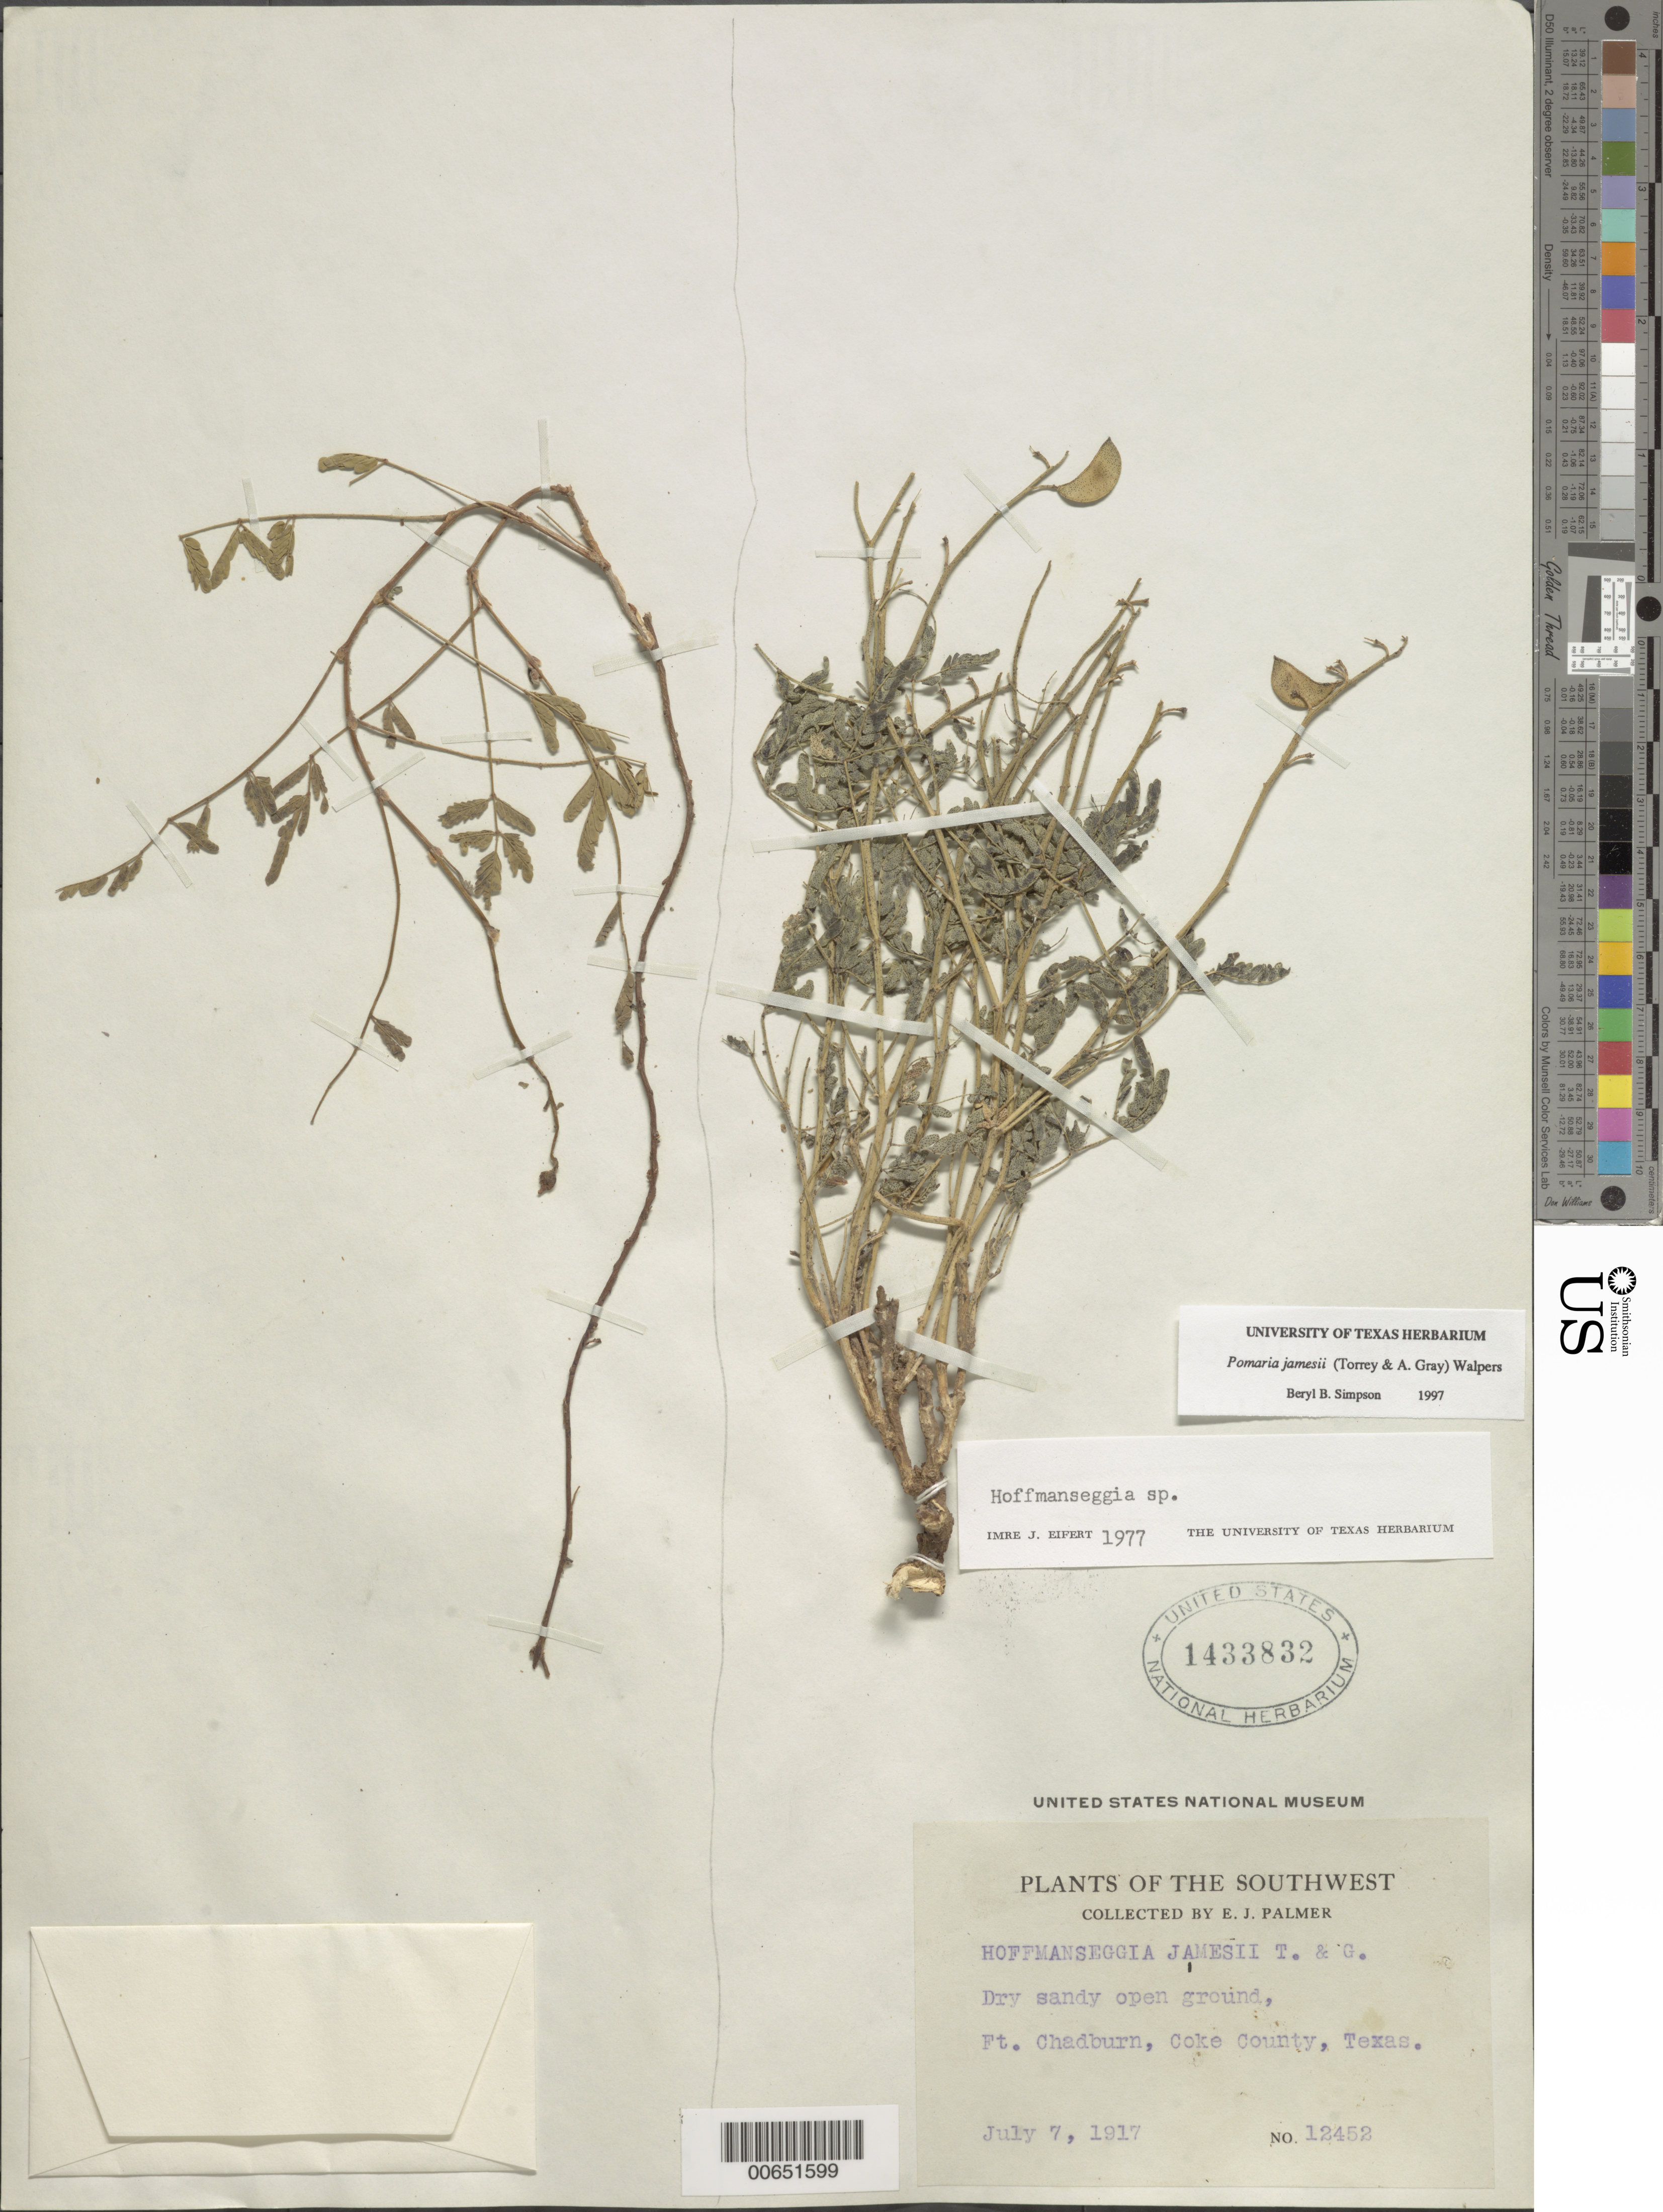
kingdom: Plantae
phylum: Tracheophyta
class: Magnoliopsida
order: Fabales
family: Fabaceae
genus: Pomaria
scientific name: Pomaria jamesii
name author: (Torr. & A. Gray) Walp.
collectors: E. J. Palmer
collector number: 12452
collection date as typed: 07 Jul 1917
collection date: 1917-07-07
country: United States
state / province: Texas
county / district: Coke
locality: Ft. chadburn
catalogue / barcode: US 1433832